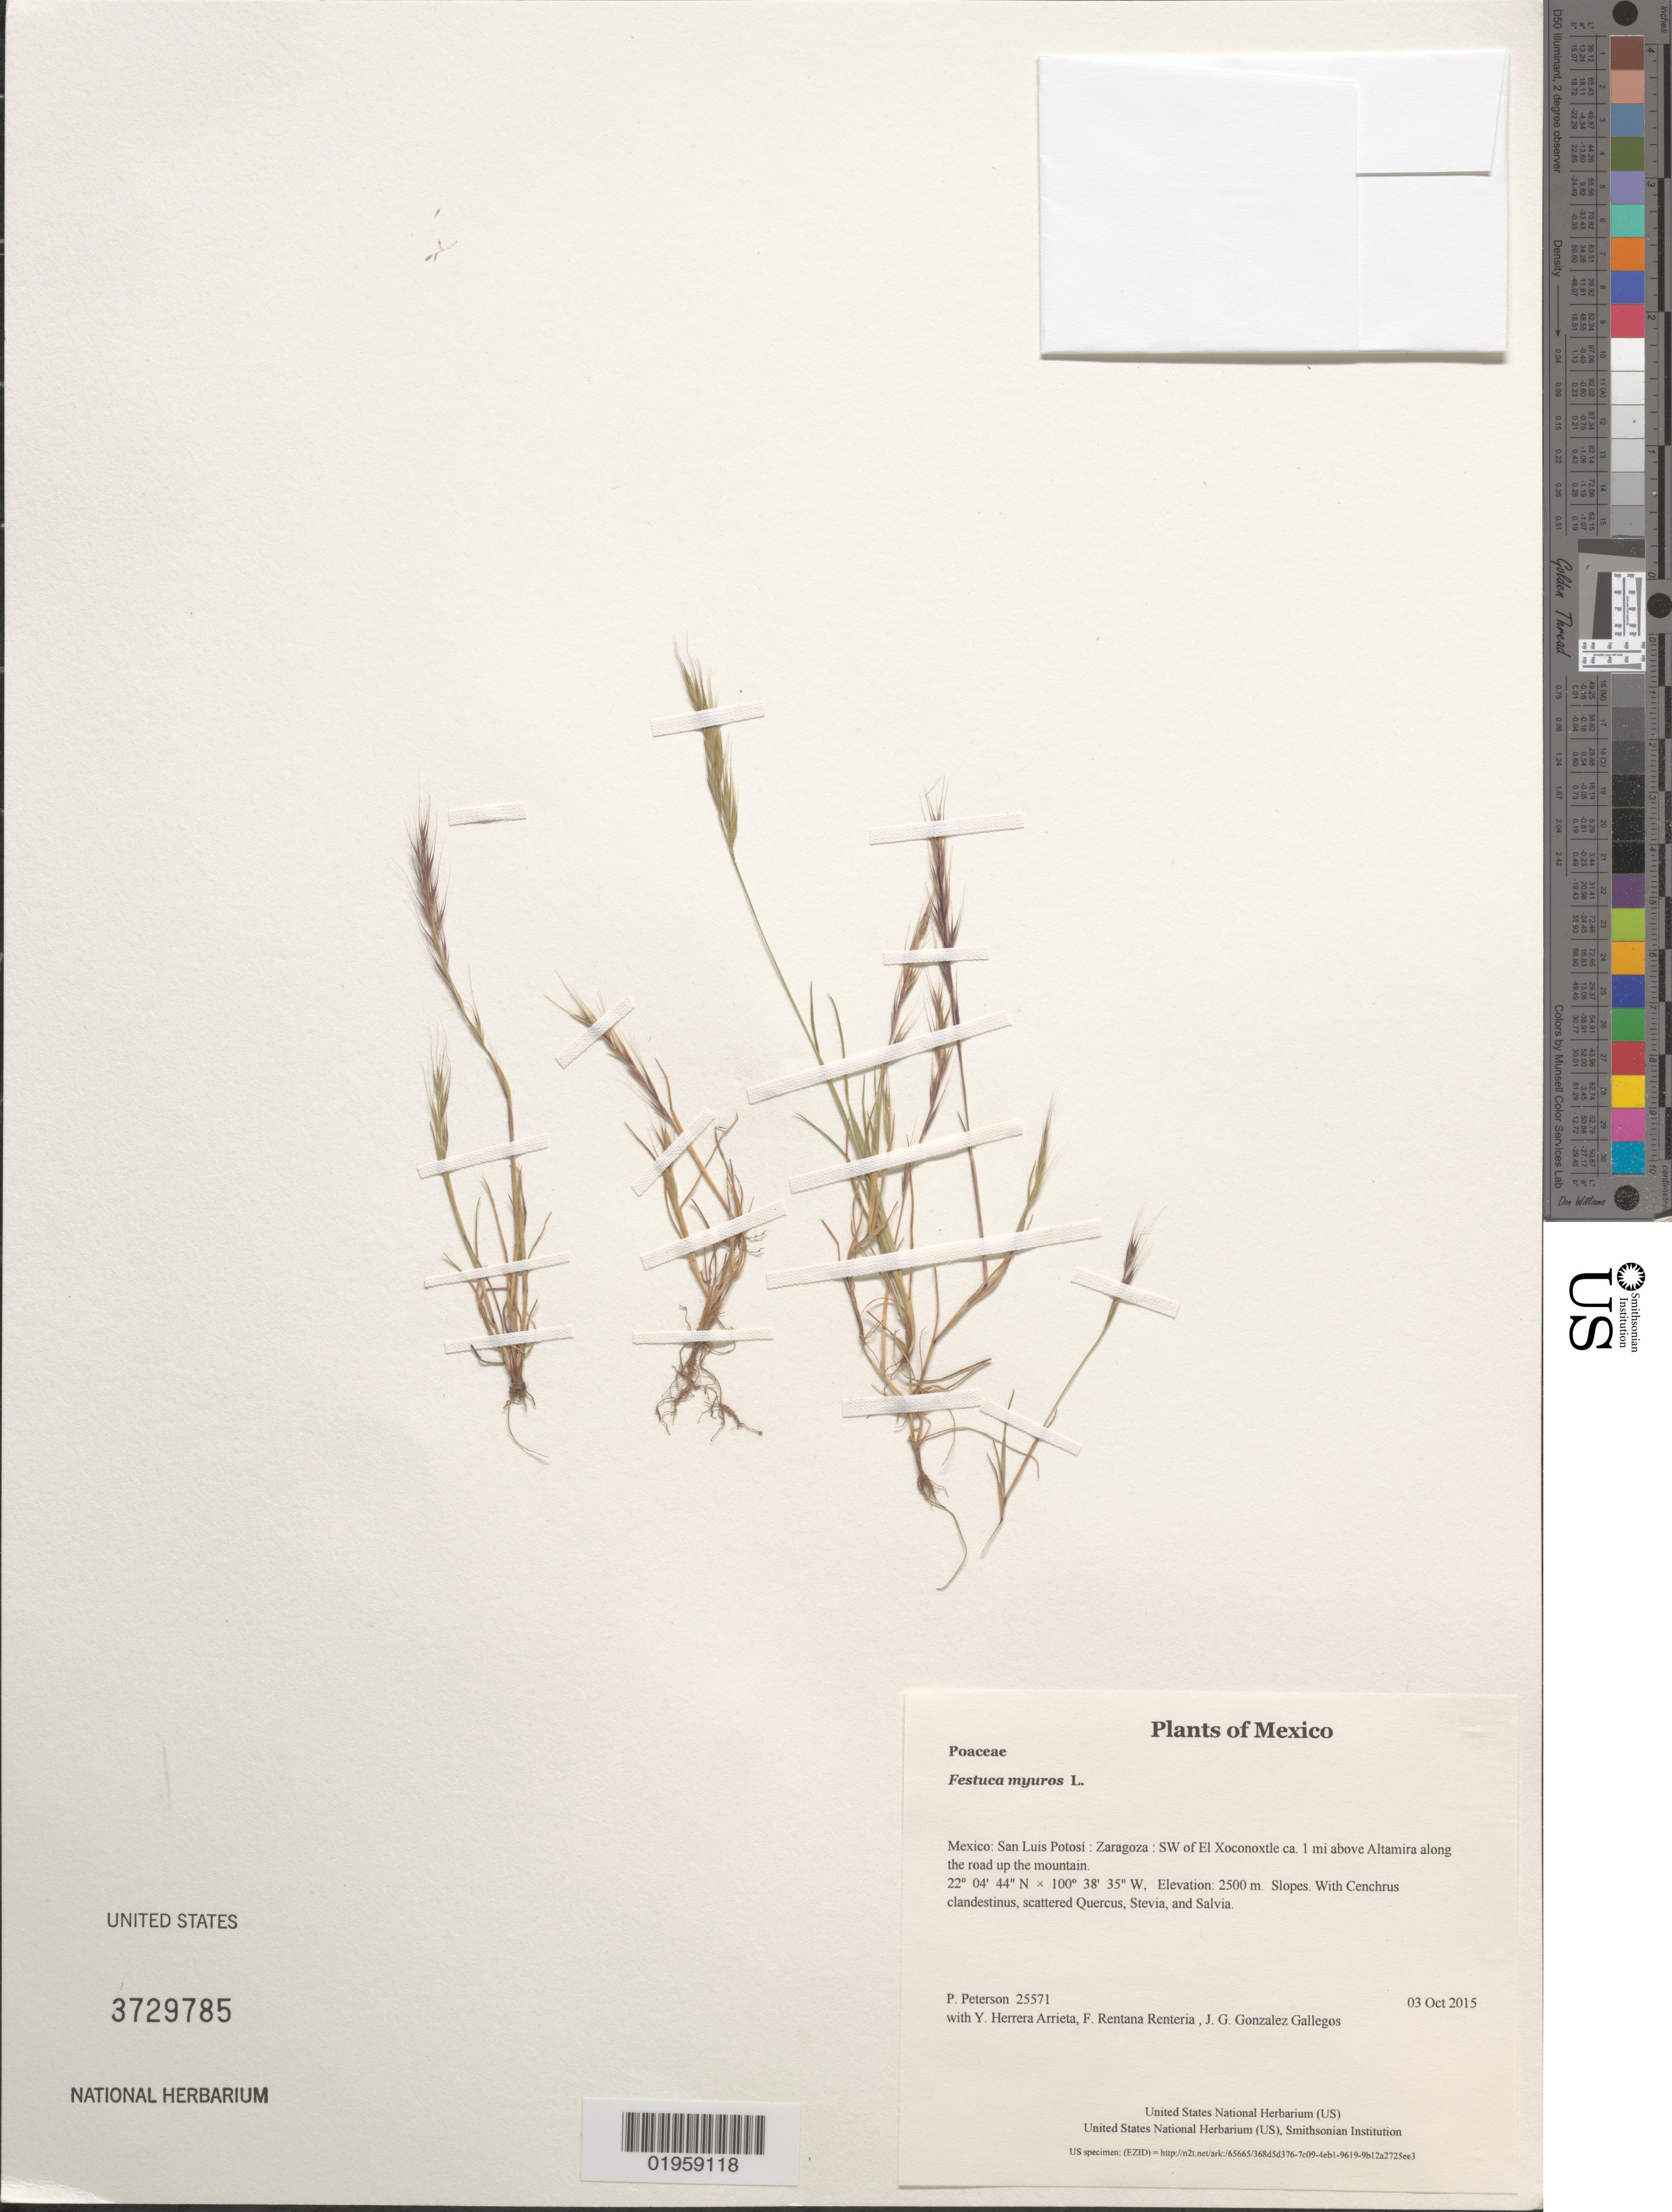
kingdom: Plantae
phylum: Tracheophyta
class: Liliopsida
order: Poales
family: Poaceae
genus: Festuca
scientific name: Festuca myuros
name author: L.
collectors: P. M. Peterson, Y. Herrera Arrieta, F. Rentana Renteria & J. G. Gonzalez Gallegos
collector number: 25571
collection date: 2015-10-03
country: Mexico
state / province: San Luis Potosí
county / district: Zaragoza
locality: SW of El Xoconoxtle ca. 1 mi above Altamira along the road up the mountain.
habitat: Slopes.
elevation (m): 2500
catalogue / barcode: US 3729785